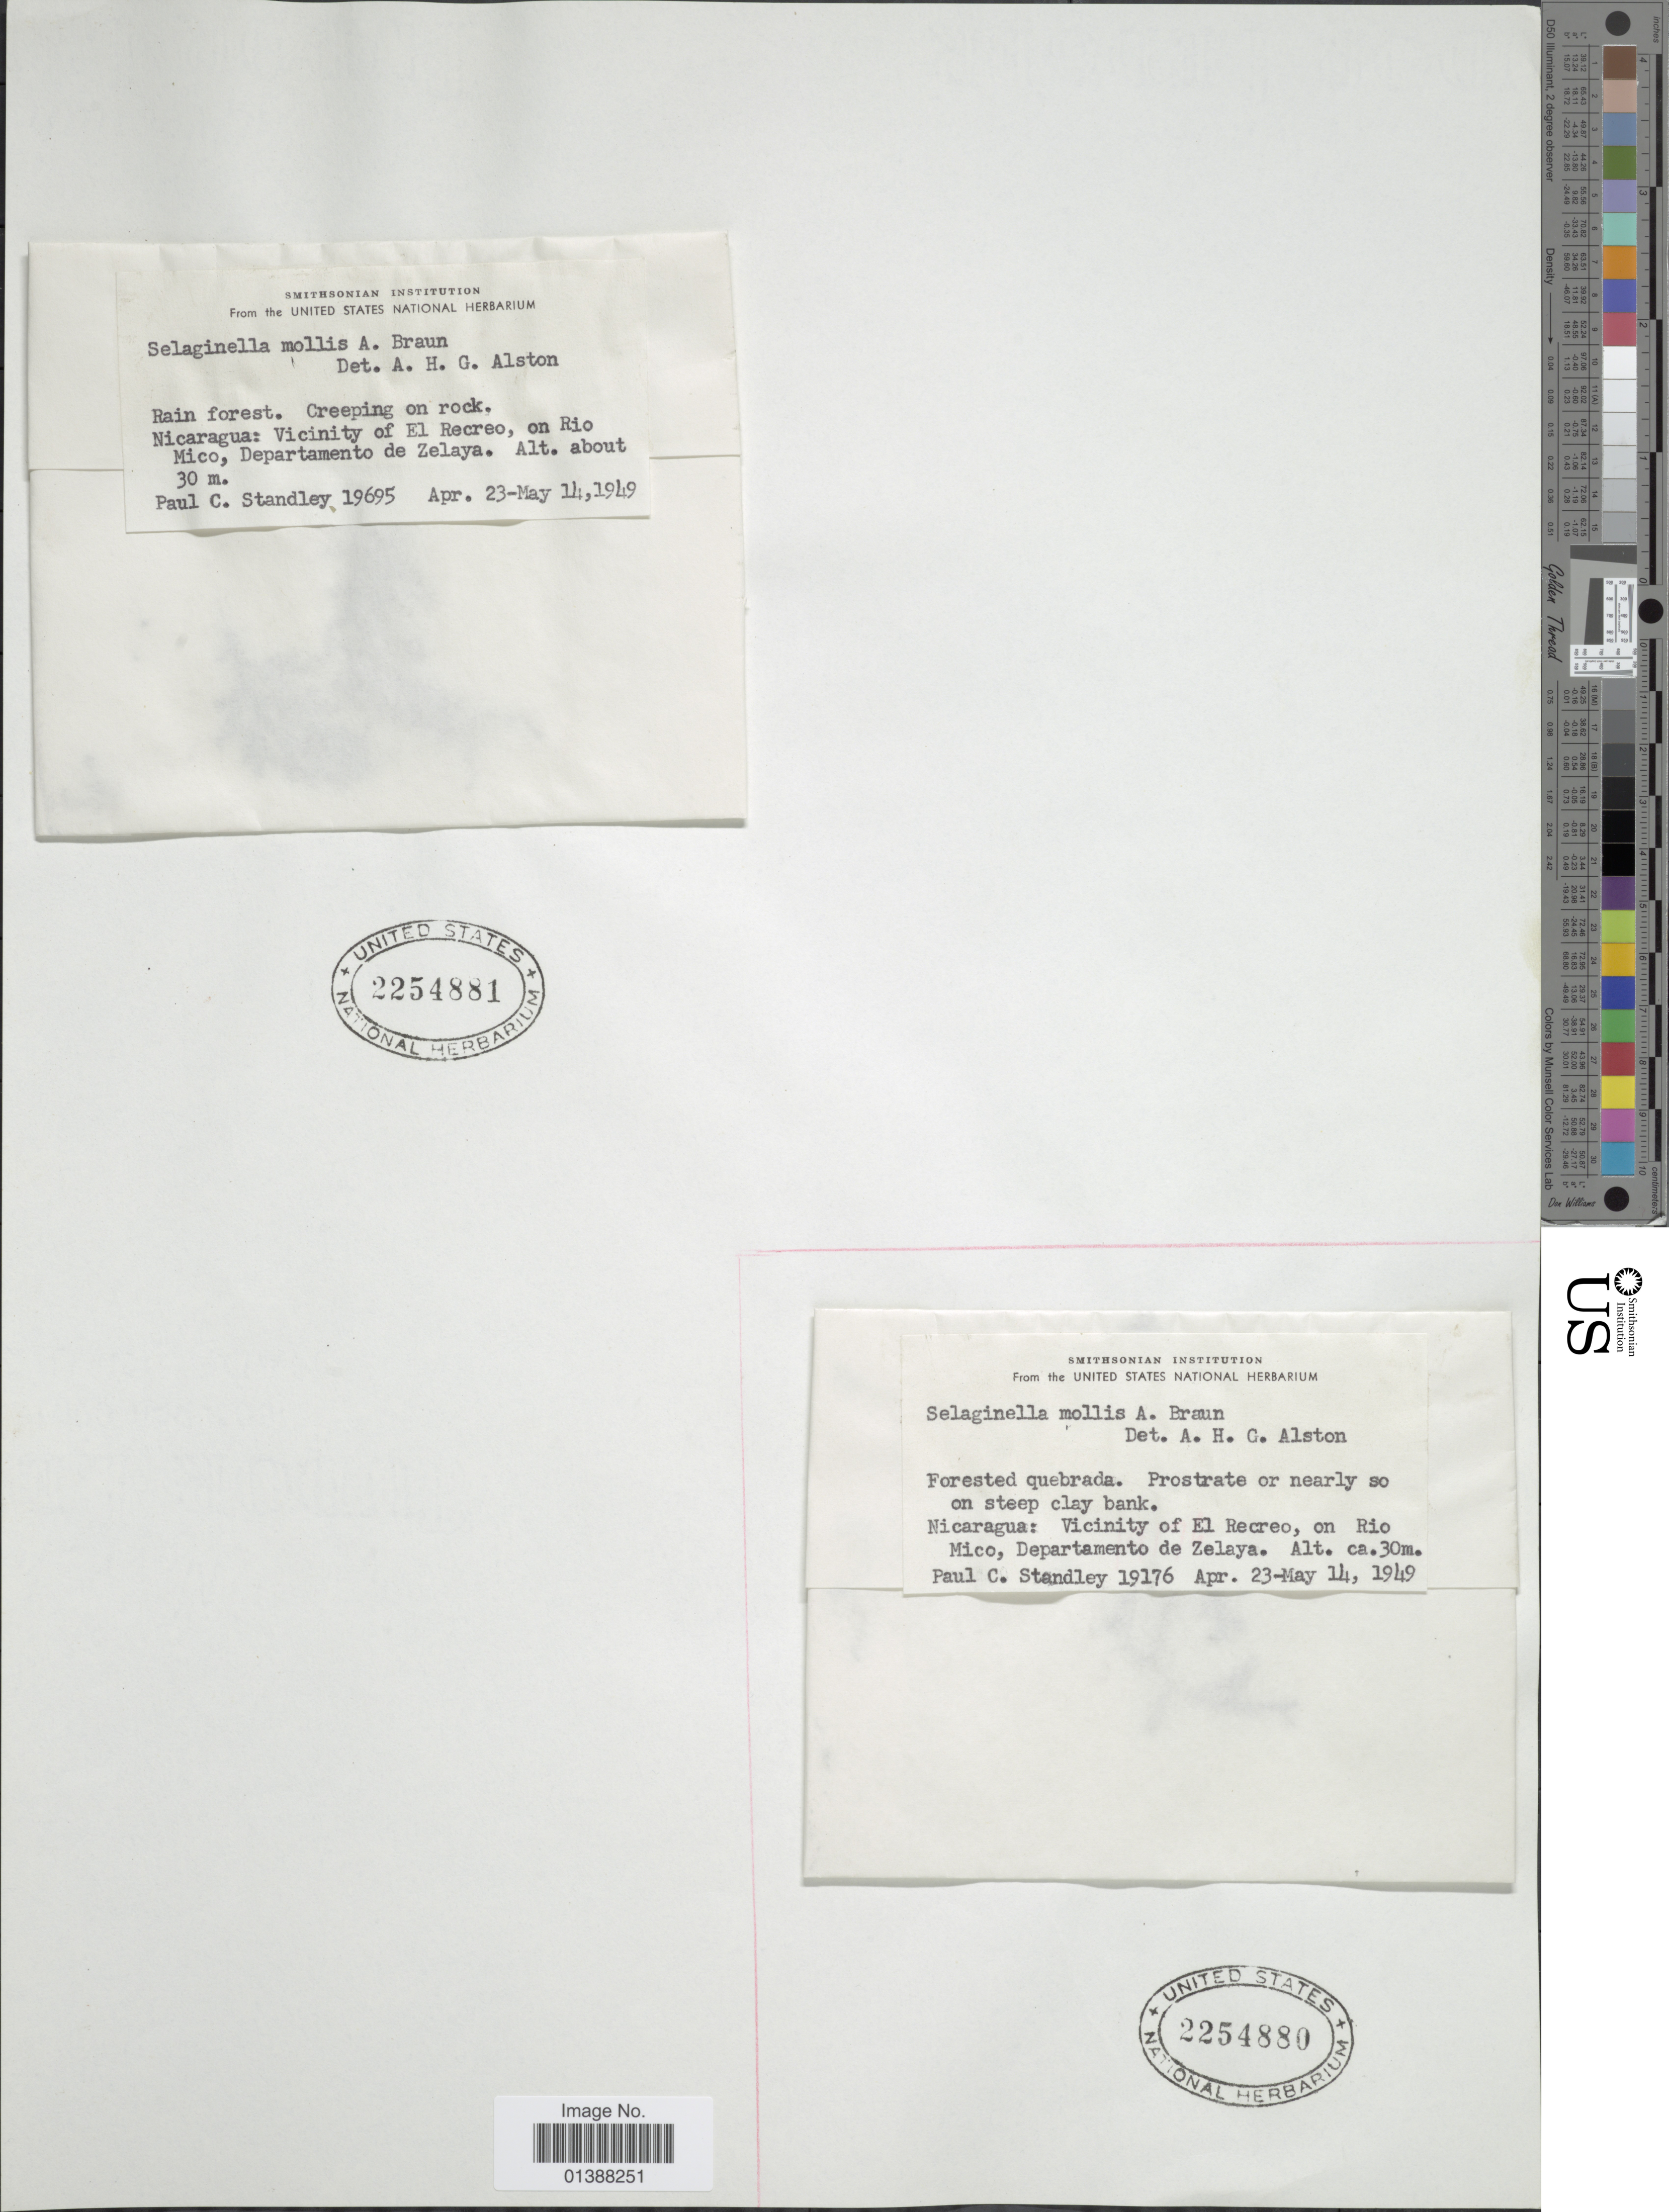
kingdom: Plantae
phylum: Tracheophyta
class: Lycopodiopsida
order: Selaginellales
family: Selaginellaceae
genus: Selaginella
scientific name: Selaginella mollis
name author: A. Braun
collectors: P. C. Standley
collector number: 19176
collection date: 1949-04-23/1949-05-14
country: Nicaragua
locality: Vicinity of El Recreo, on Rio Mico, DEpartamento de Zelaya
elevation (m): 30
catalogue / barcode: US 2254880